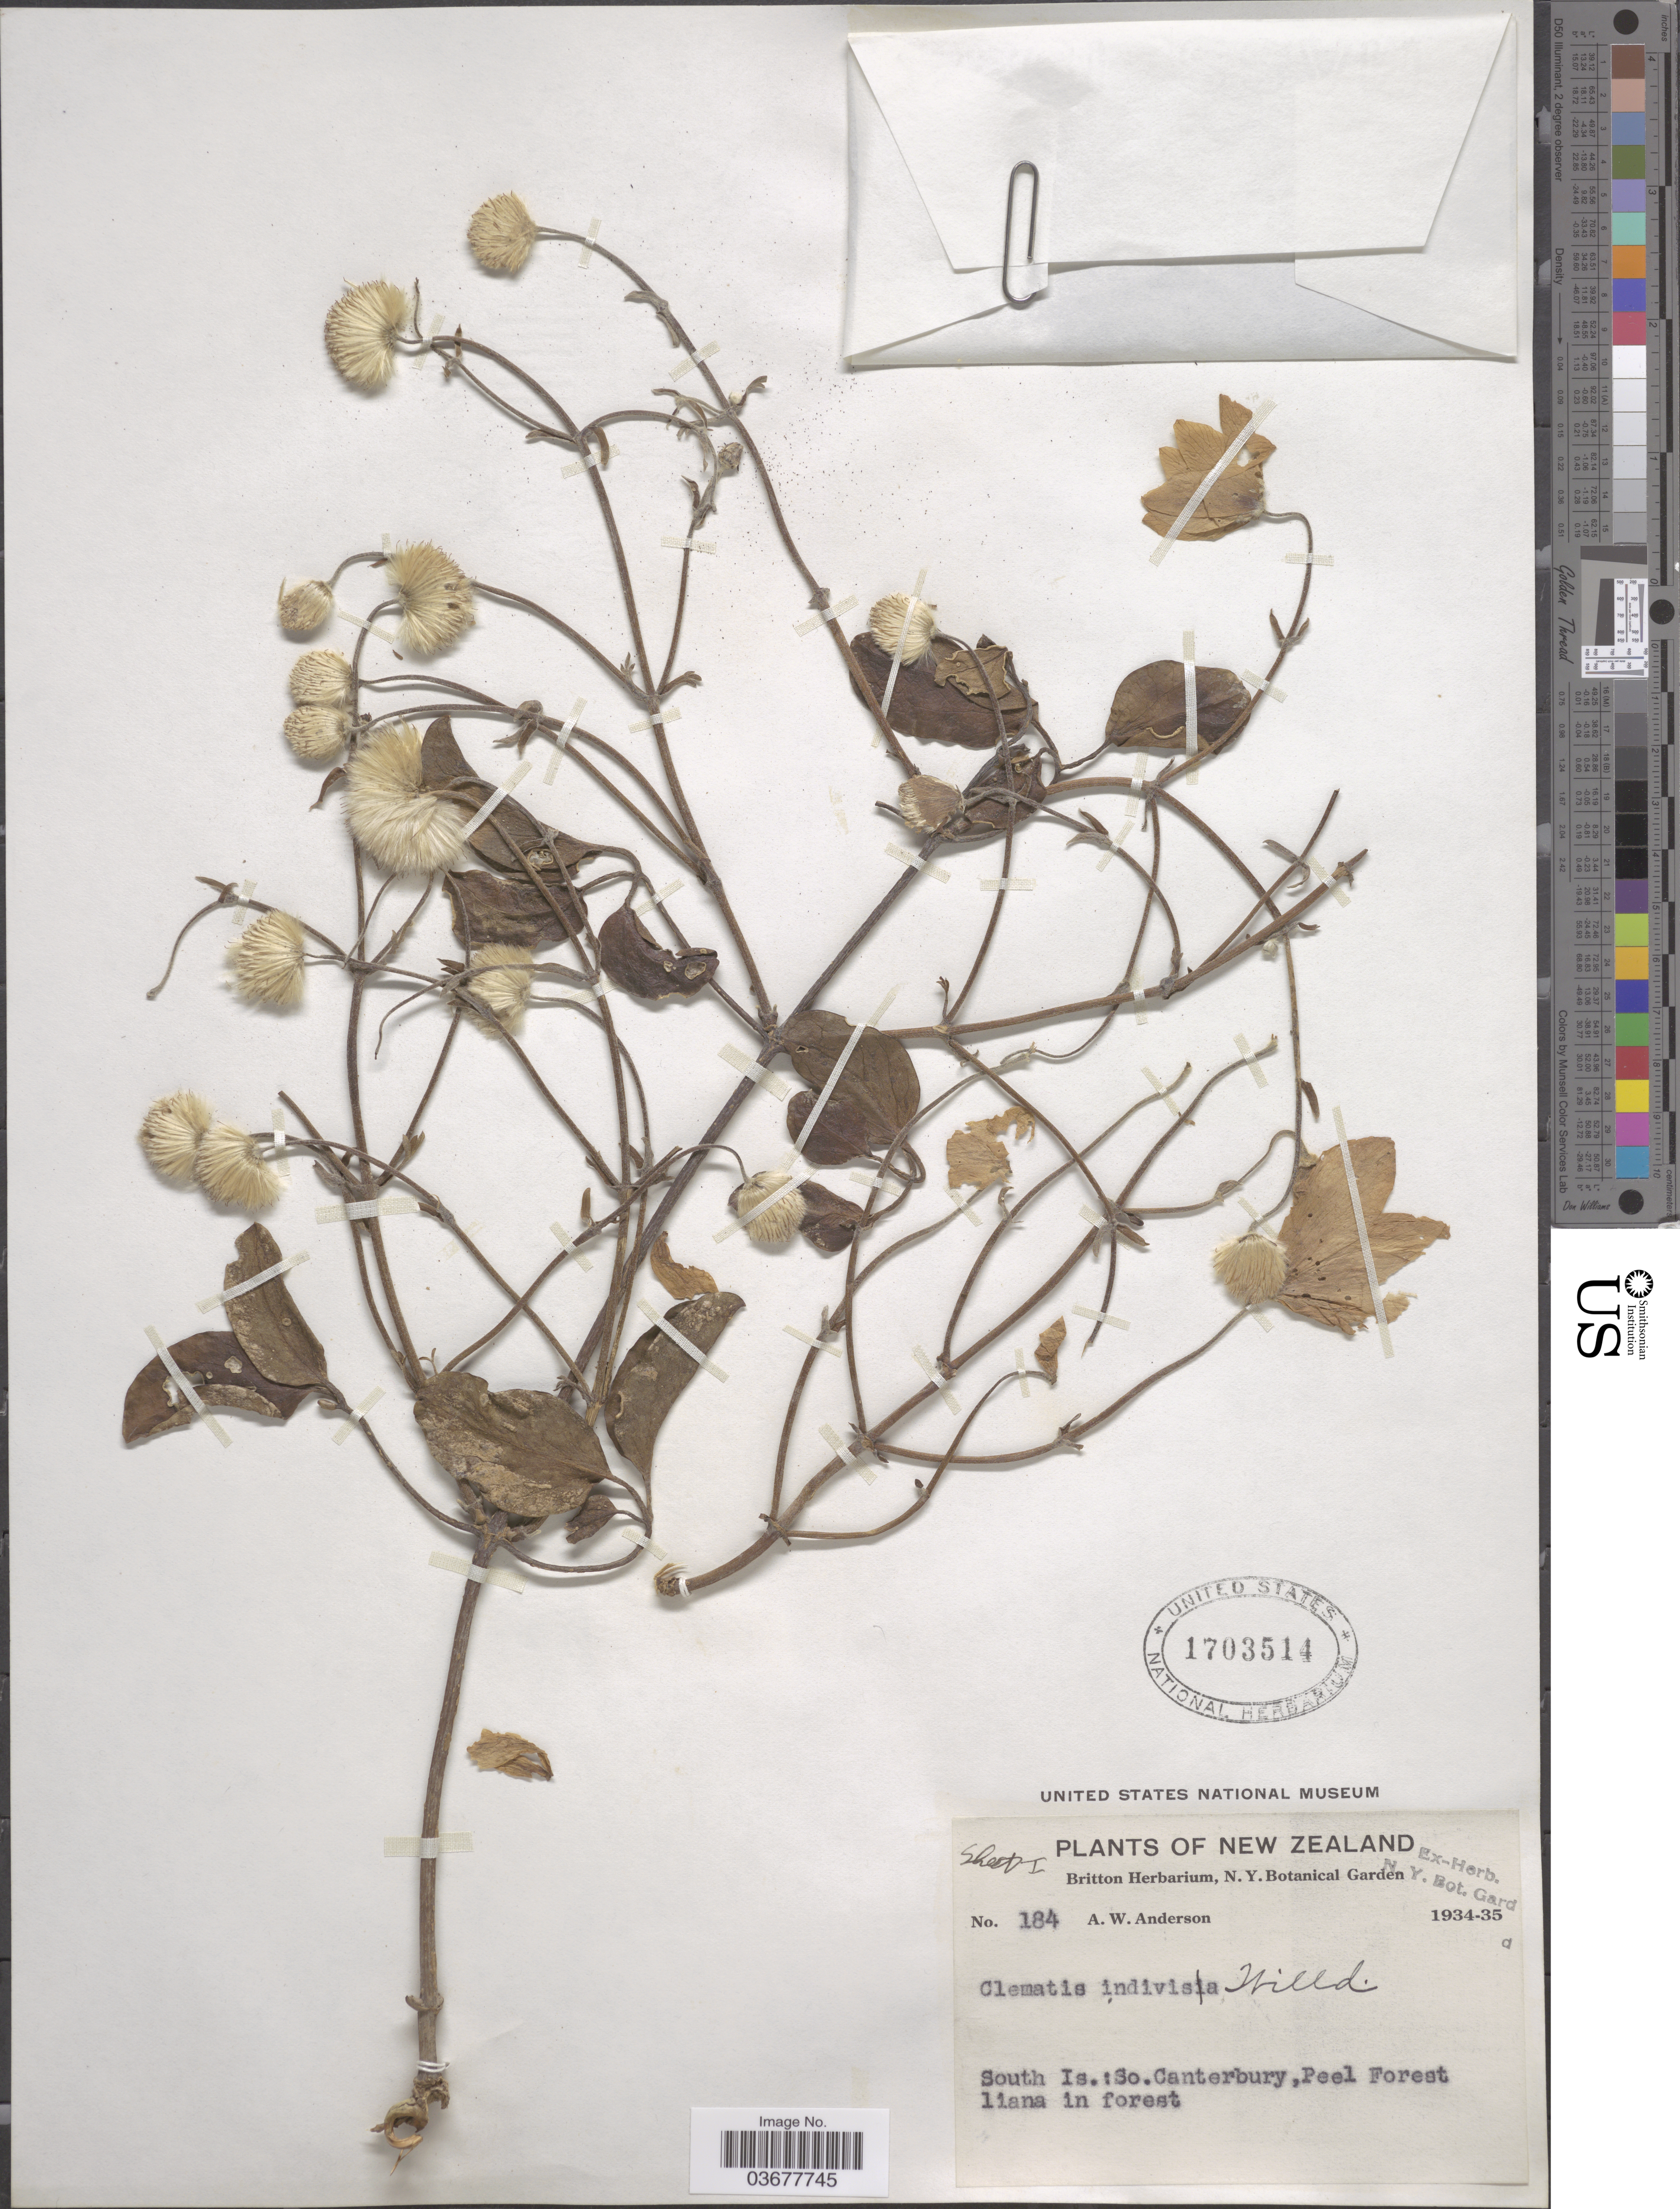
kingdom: Plantae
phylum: Tracheophyta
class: Magnoliopsida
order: Ranunculales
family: Ranunculaceae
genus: Clematis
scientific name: Clematis indivisa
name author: Willd.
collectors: A. W. Anderson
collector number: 184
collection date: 1934/1935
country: New Zealand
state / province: Canterbury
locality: South Is.: So. Canterbury, Peel Forest.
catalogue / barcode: US 1703514